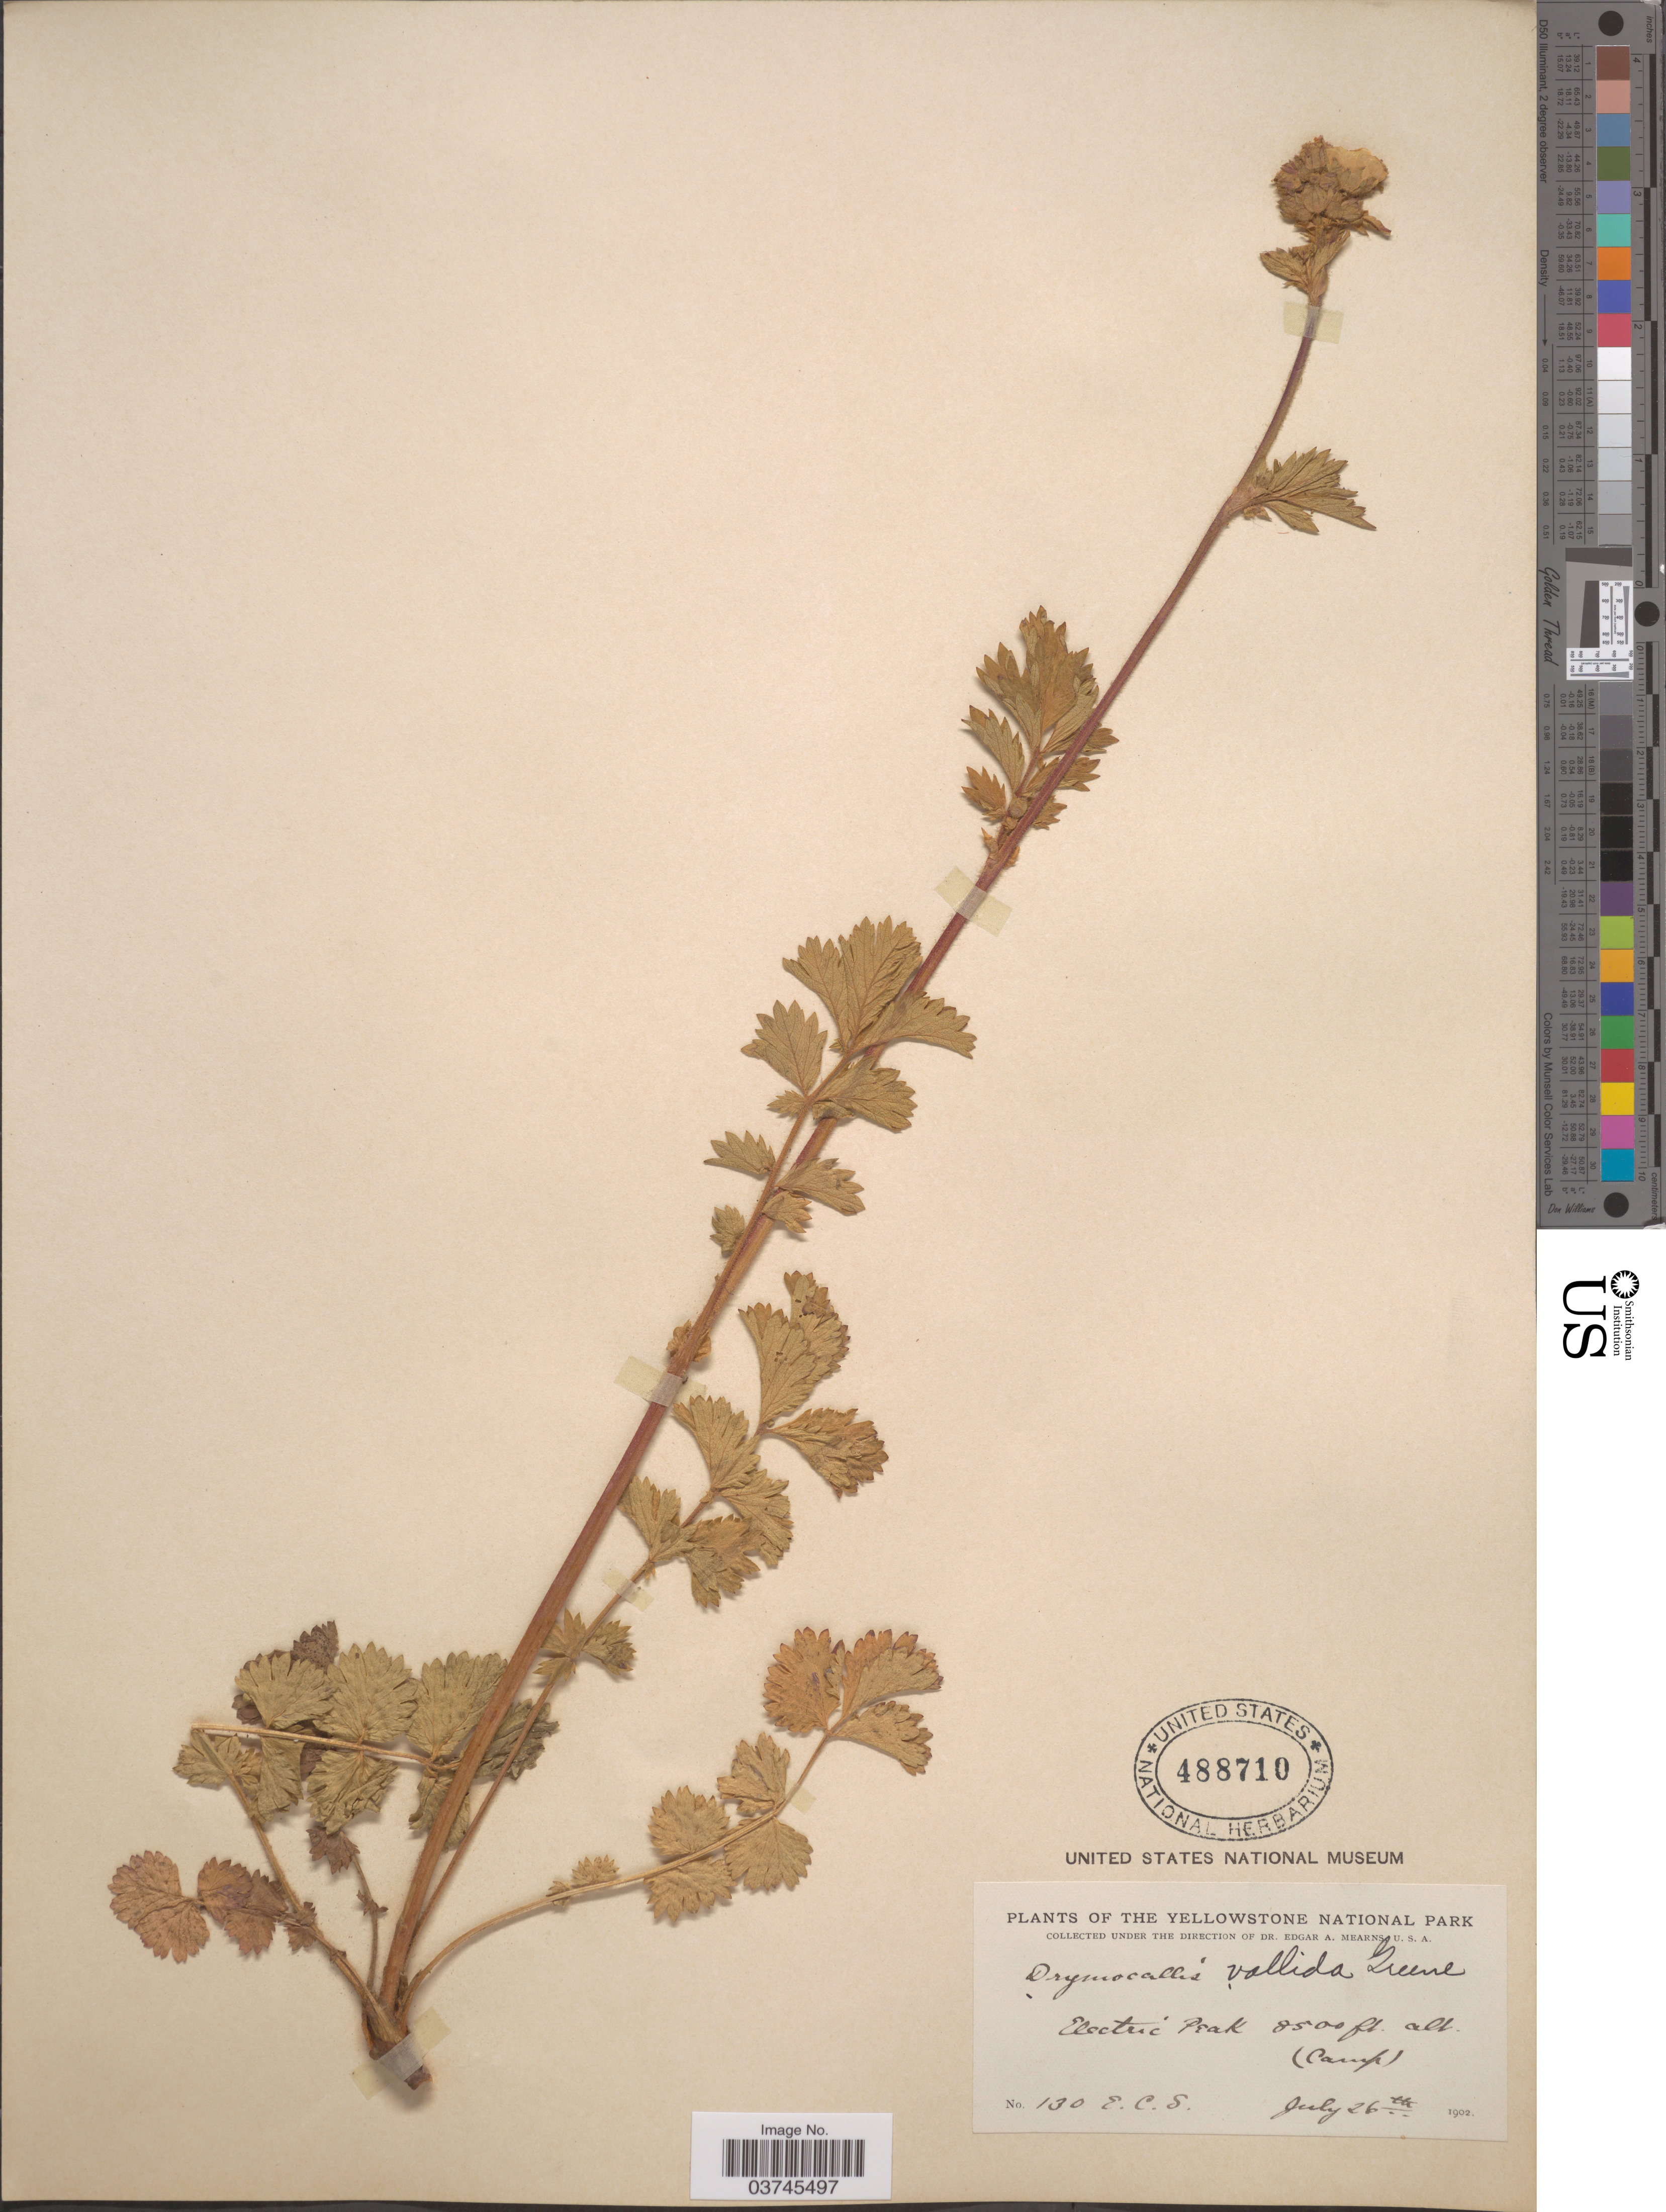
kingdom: Plantae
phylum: Tracheophyta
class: Magnoliopsida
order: Rosales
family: Rosaceae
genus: Drymocallis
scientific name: Drymocallis sp.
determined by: Strong, Mark T., (BOT), Smithsonian Institution - National Museum of Natural History (UNITED STATES)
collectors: E. C. Smith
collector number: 130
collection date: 1902-07-26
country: United States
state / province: Montana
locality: The Yellowstone National Park. Electric Peak. (Camp).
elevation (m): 2591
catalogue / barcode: US 488710